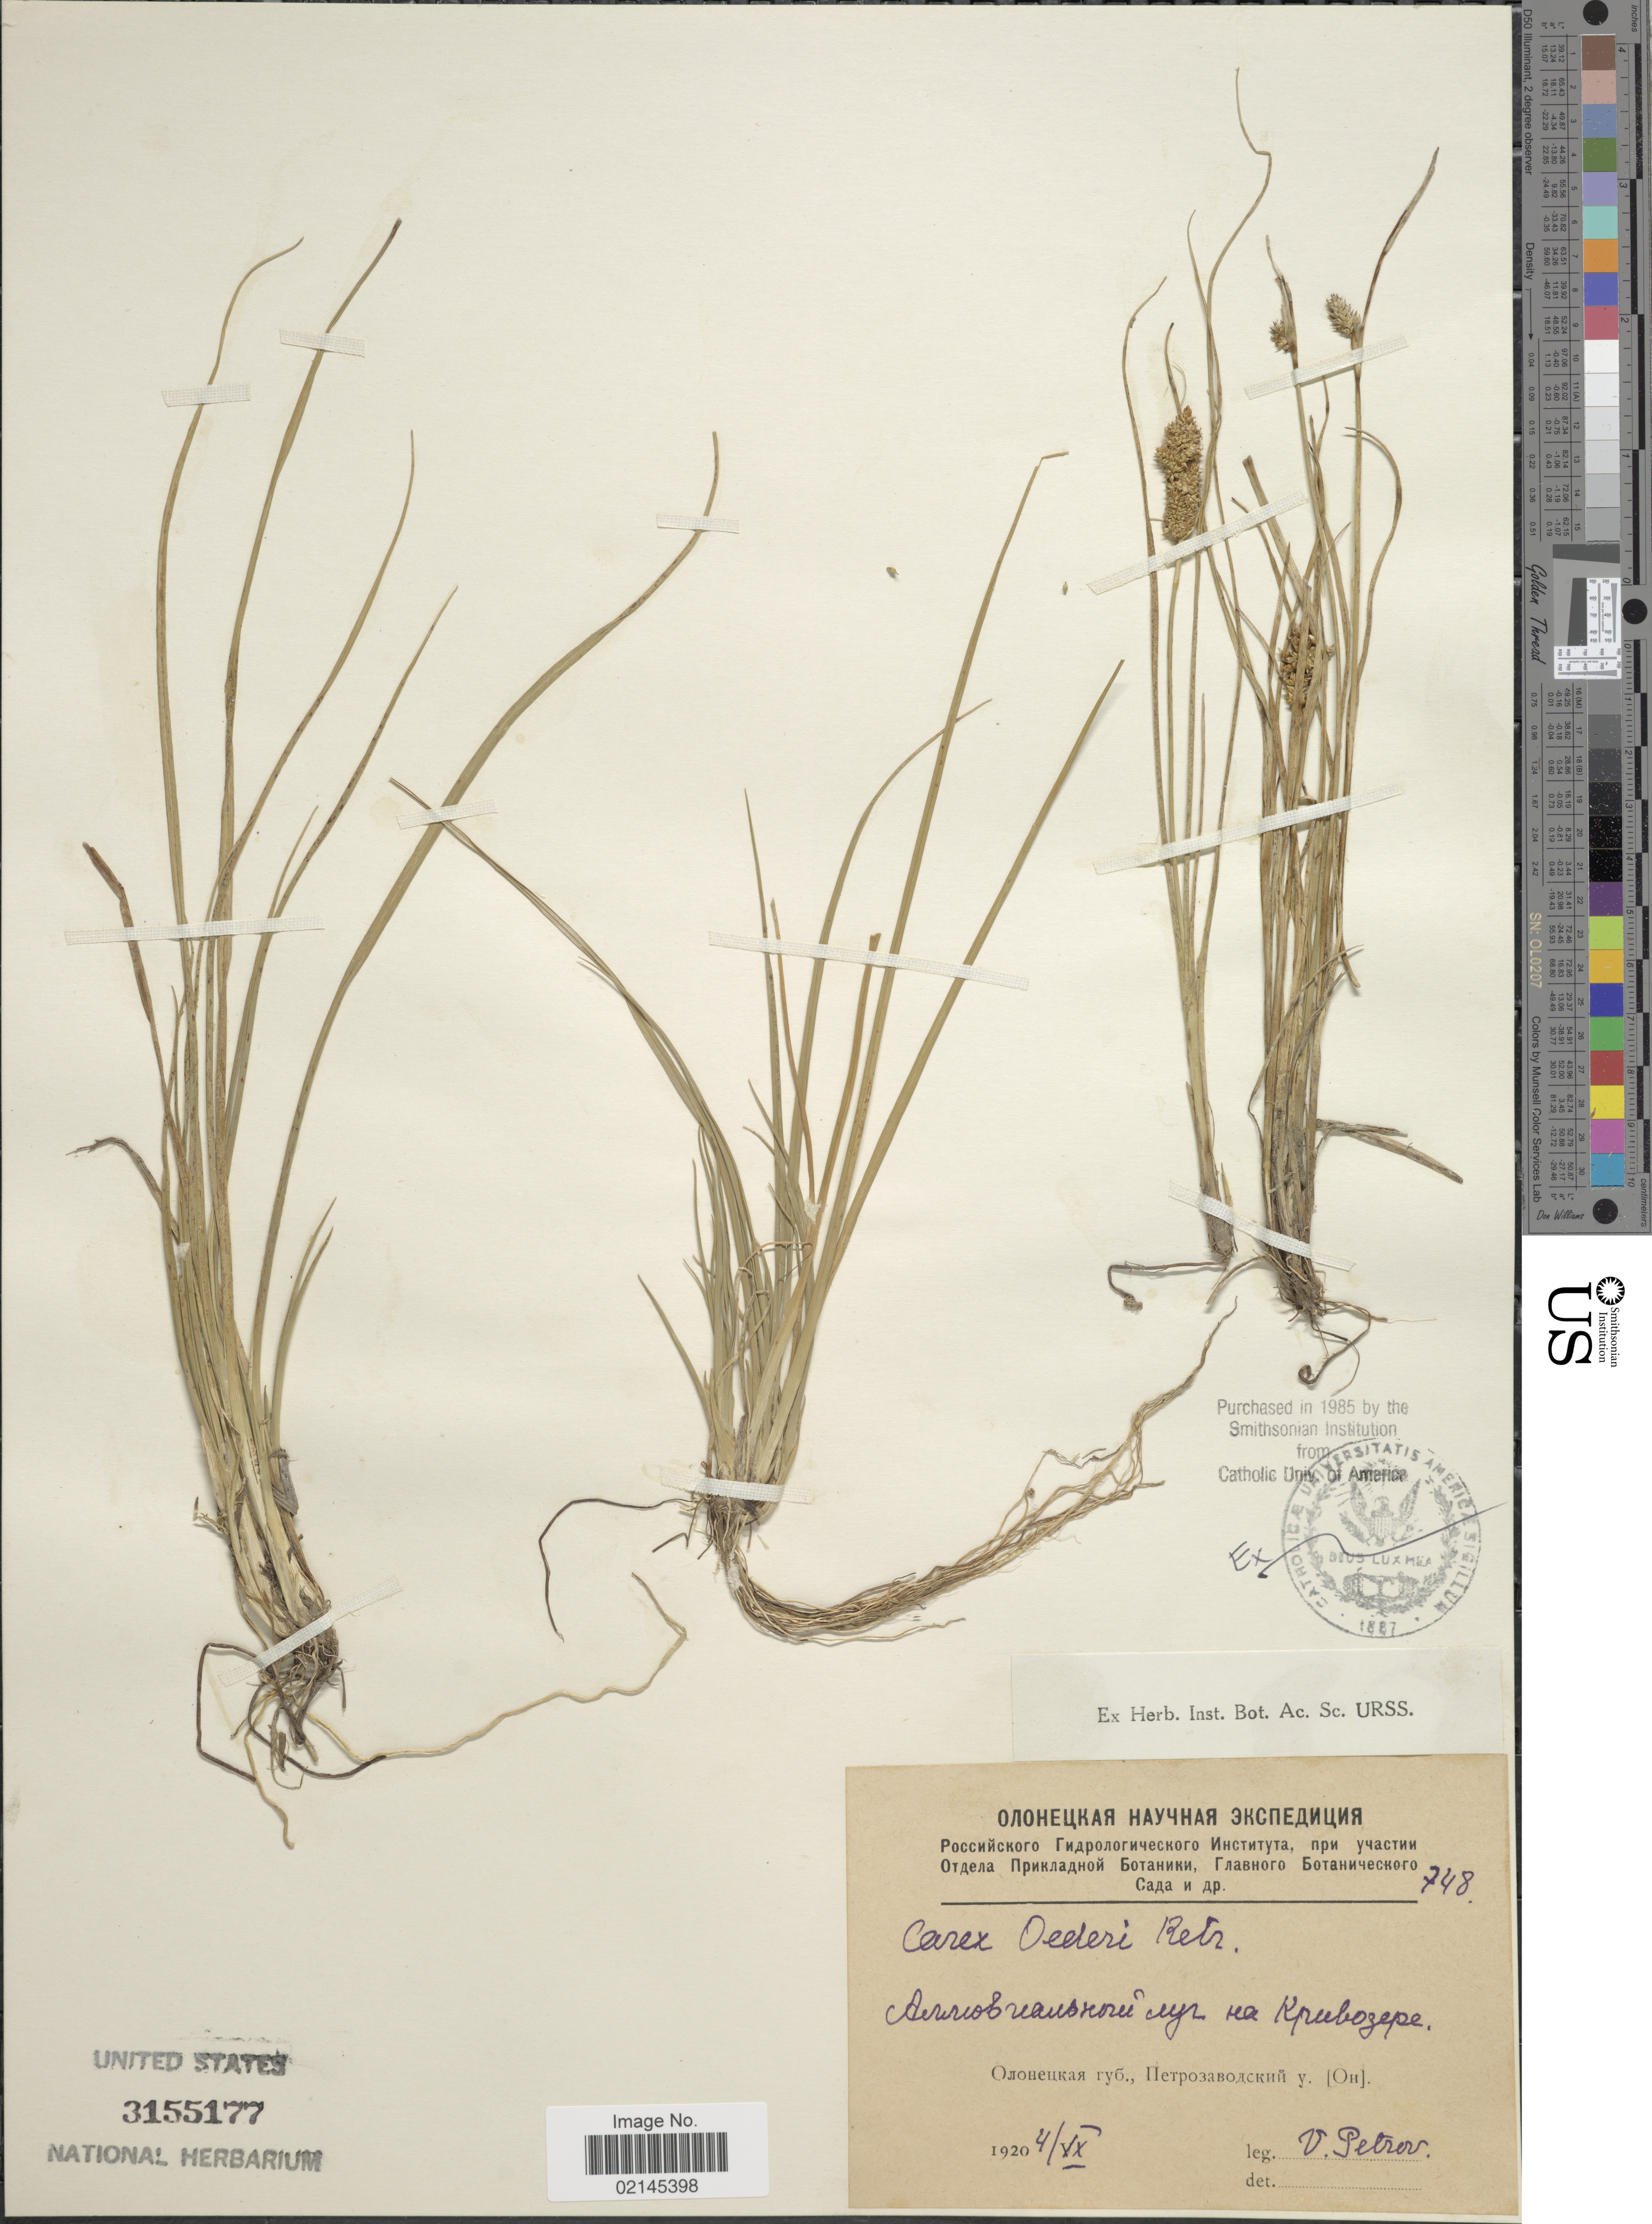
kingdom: Plantae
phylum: Tracheophyta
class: Liliopsida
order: Poales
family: Cyperaceae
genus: Carex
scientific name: Carex oederi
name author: Retz.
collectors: V. Petrov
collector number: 748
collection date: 1920-09-04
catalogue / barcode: US 3155177